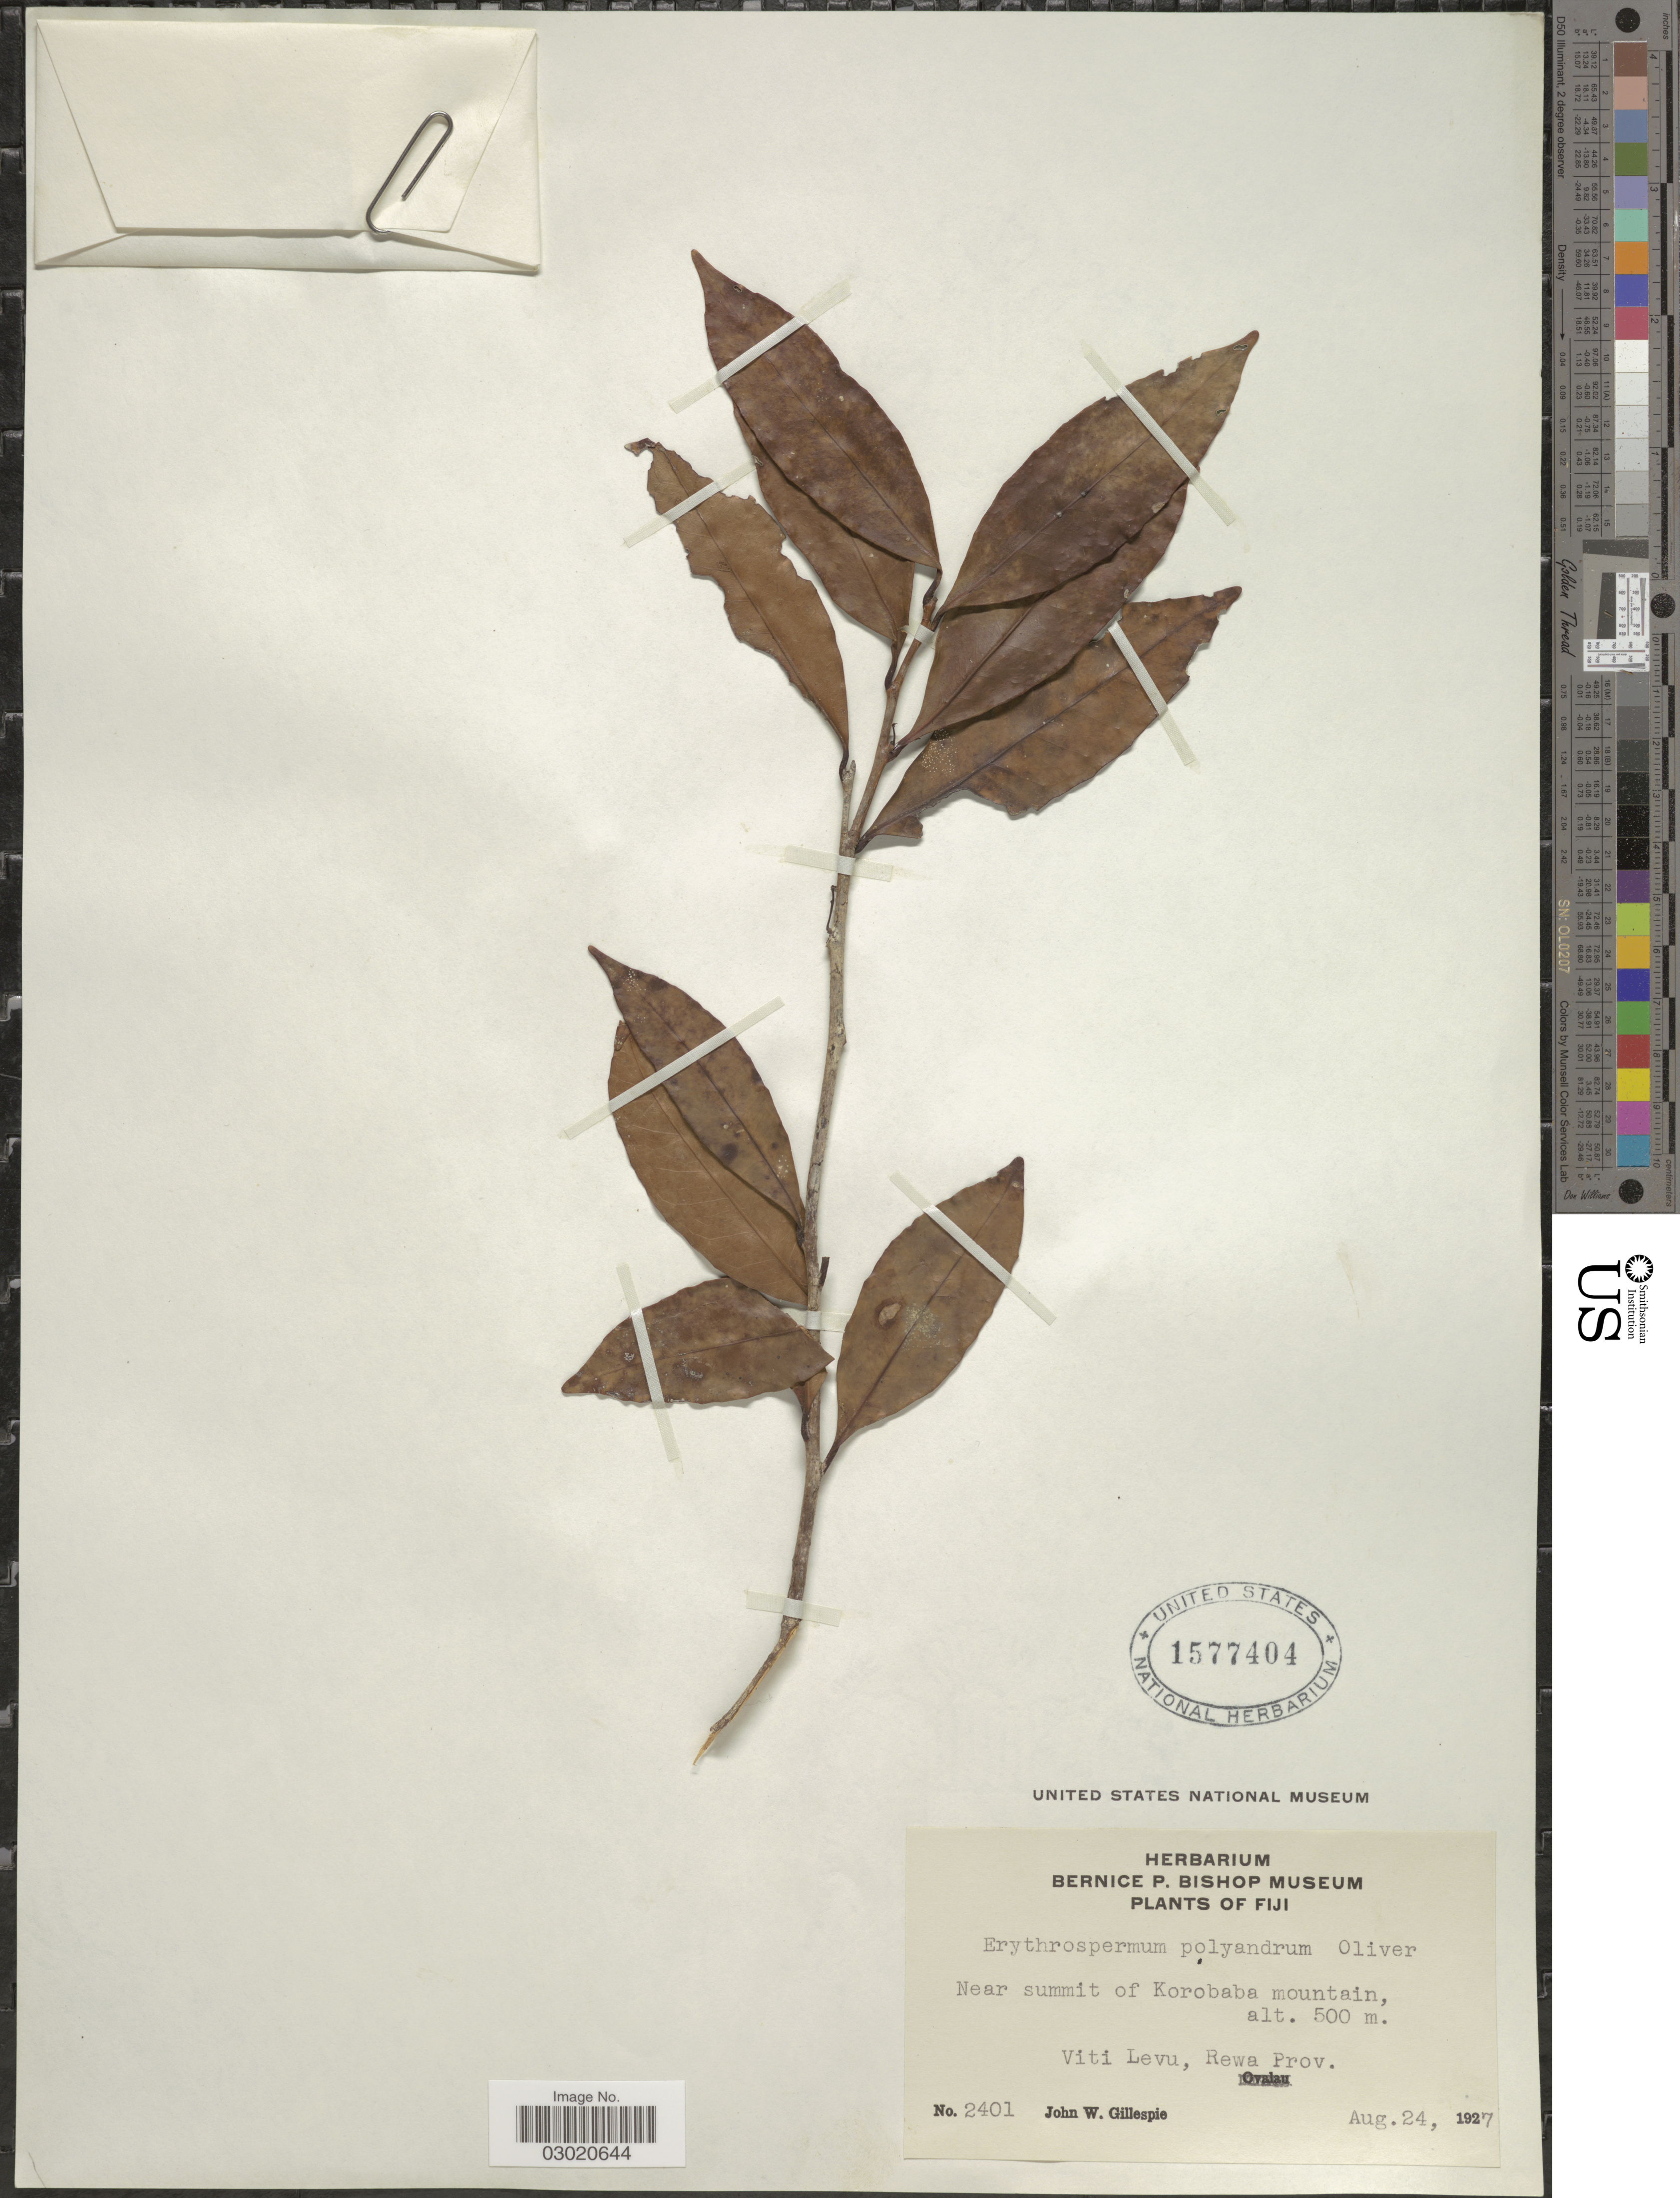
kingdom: Plantae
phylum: Tracheophyta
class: Magnoliopsida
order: Malpighiales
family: Achariaceae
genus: Erythrospermum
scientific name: Erythrospermum acuminatissimum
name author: (A. Gray) A.C. Sm.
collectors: J. W. Gillespie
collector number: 2401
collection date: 1927-08-24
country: Fiji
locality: Near summit of Korobaba mountain, Viti Levu, Rewa Prov.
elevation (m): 500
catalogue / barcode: US 1577404